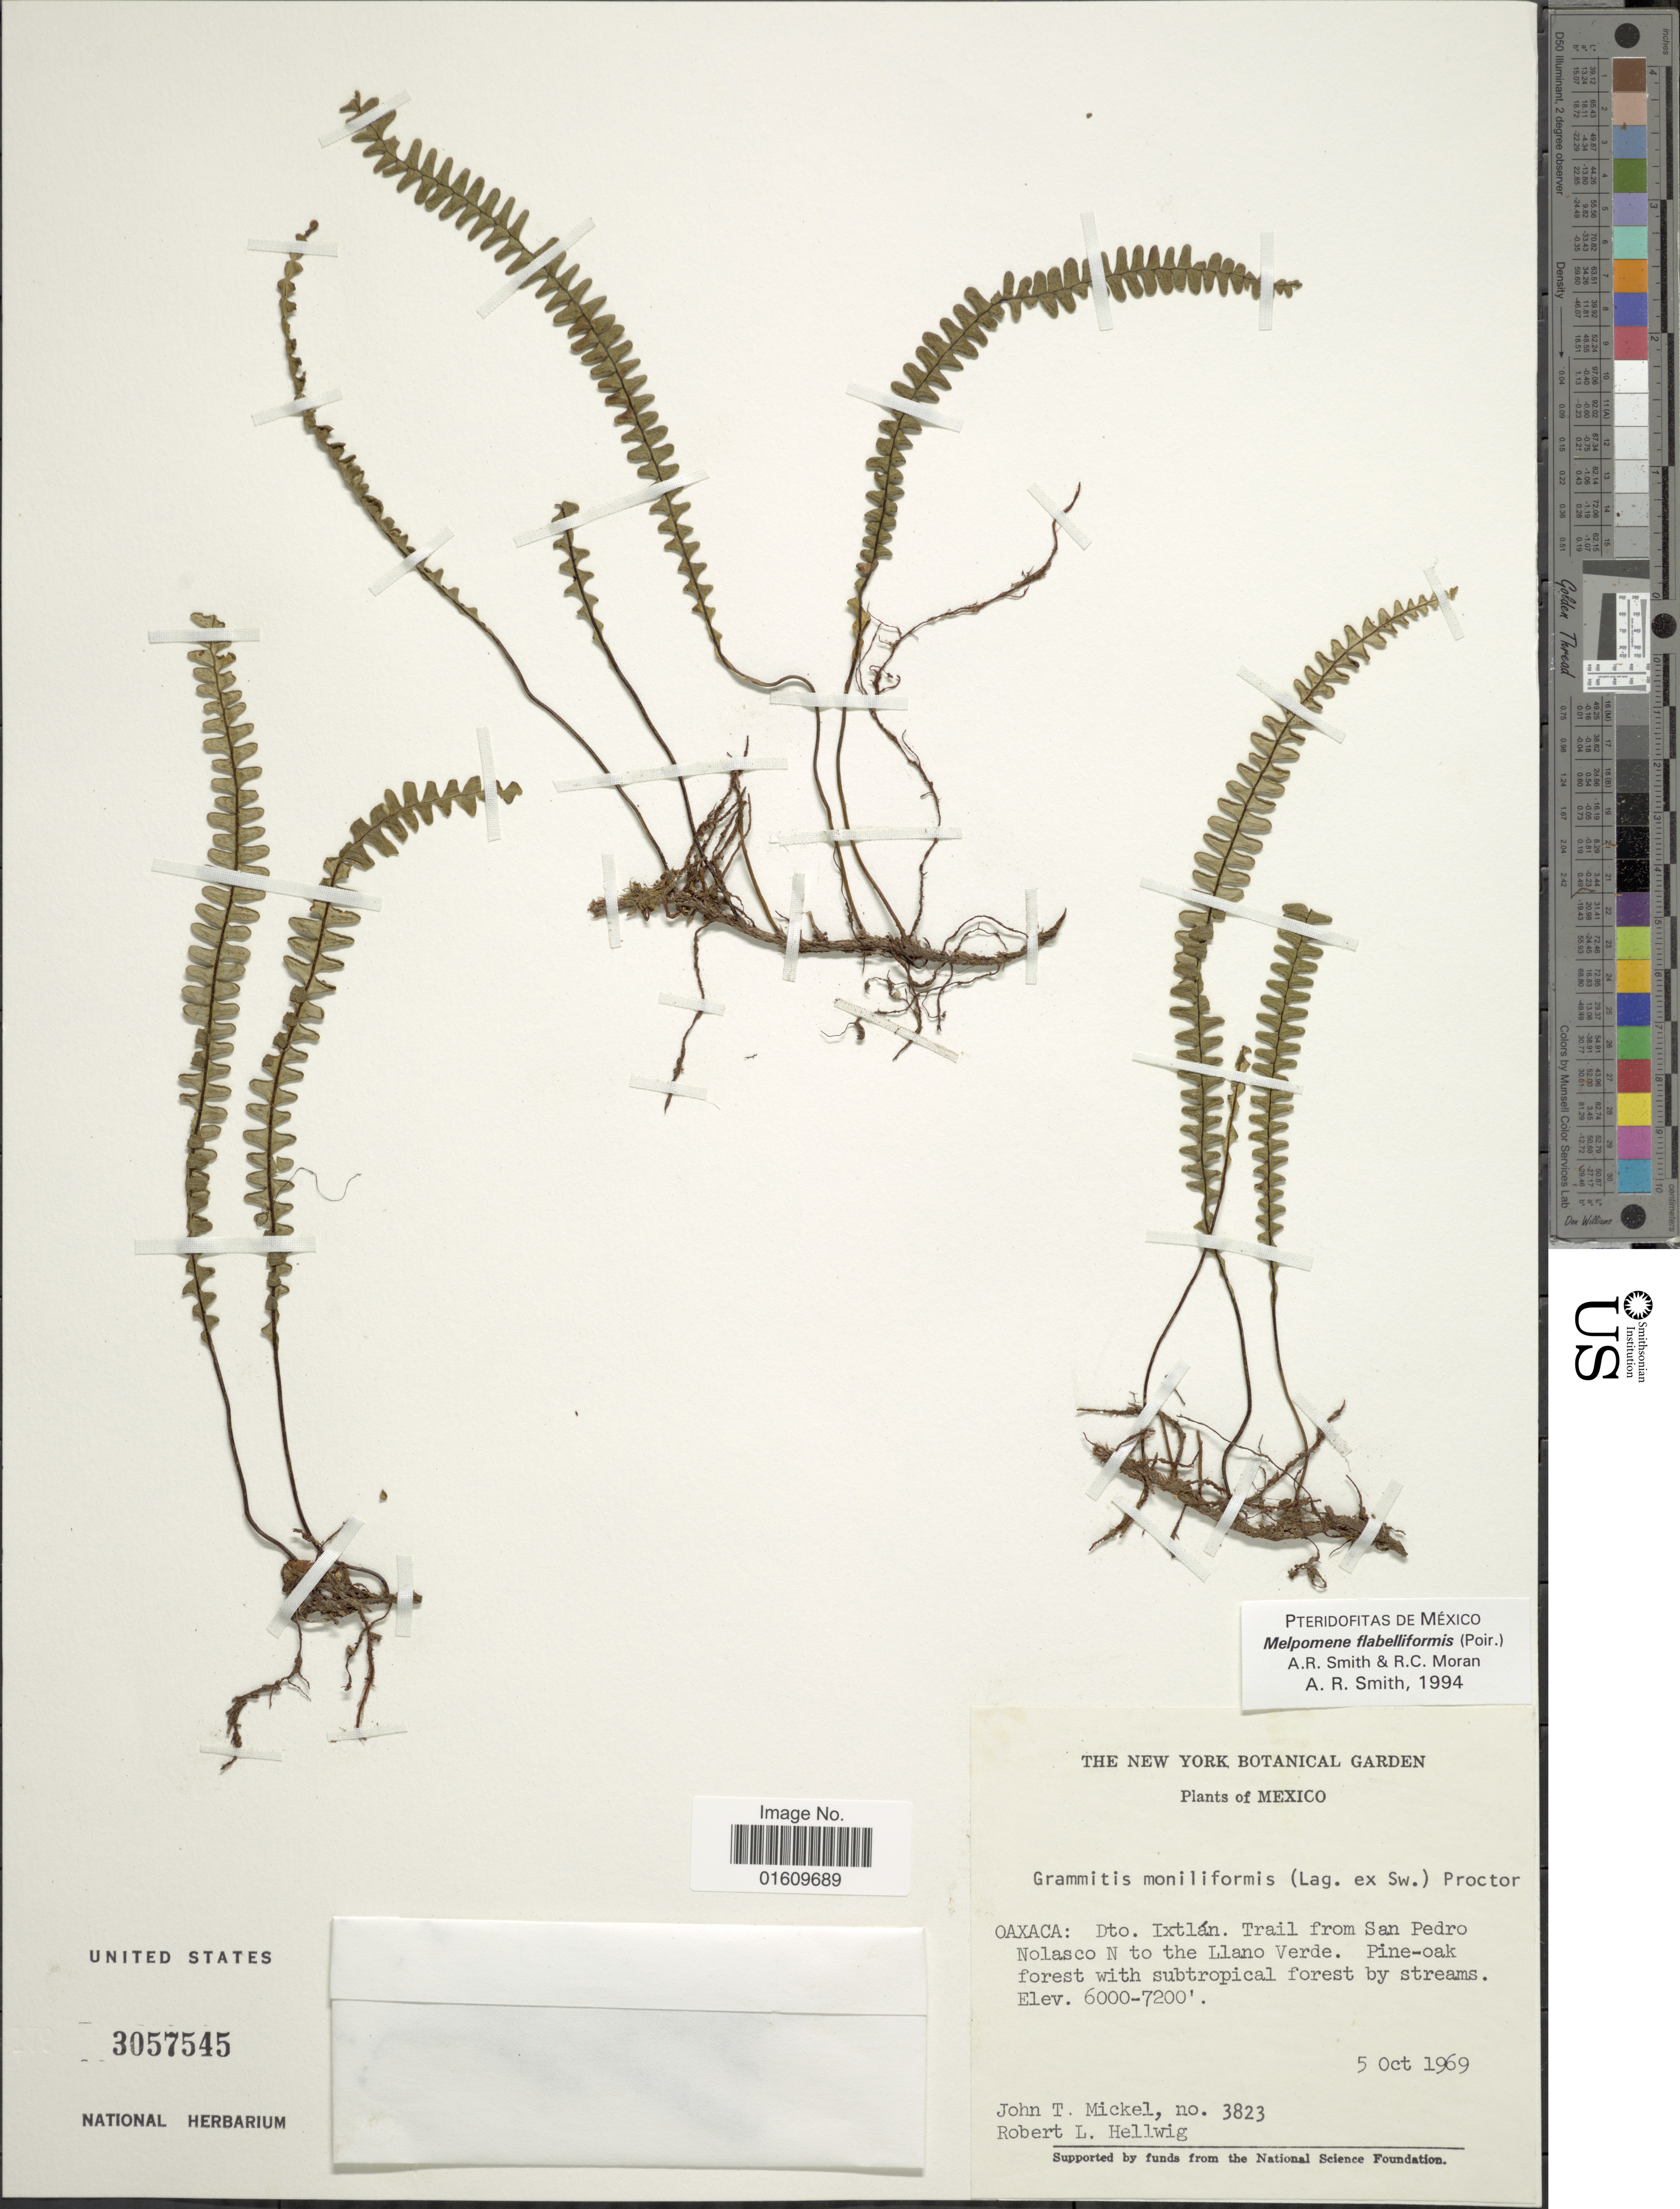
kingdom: Plantae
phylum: Tracheophyta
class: Polypodiopsida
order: Polypodiales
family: Polypodiaceae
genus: Melpomene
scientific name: Melpomene flabelliformis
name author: (Poir.) A.R. Sm. & R.C. Moran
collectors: J. T. Mickel & R. Hellwig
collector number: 3823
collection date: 1969-10-05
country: Mexico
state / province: Oaxaca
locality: Dto. Ixtlan. trail from San Pedro Nolasco N to the Llano Verde. Pine-oak forest with subtropical forest by streams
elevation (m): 1829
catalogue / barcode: US 3057545